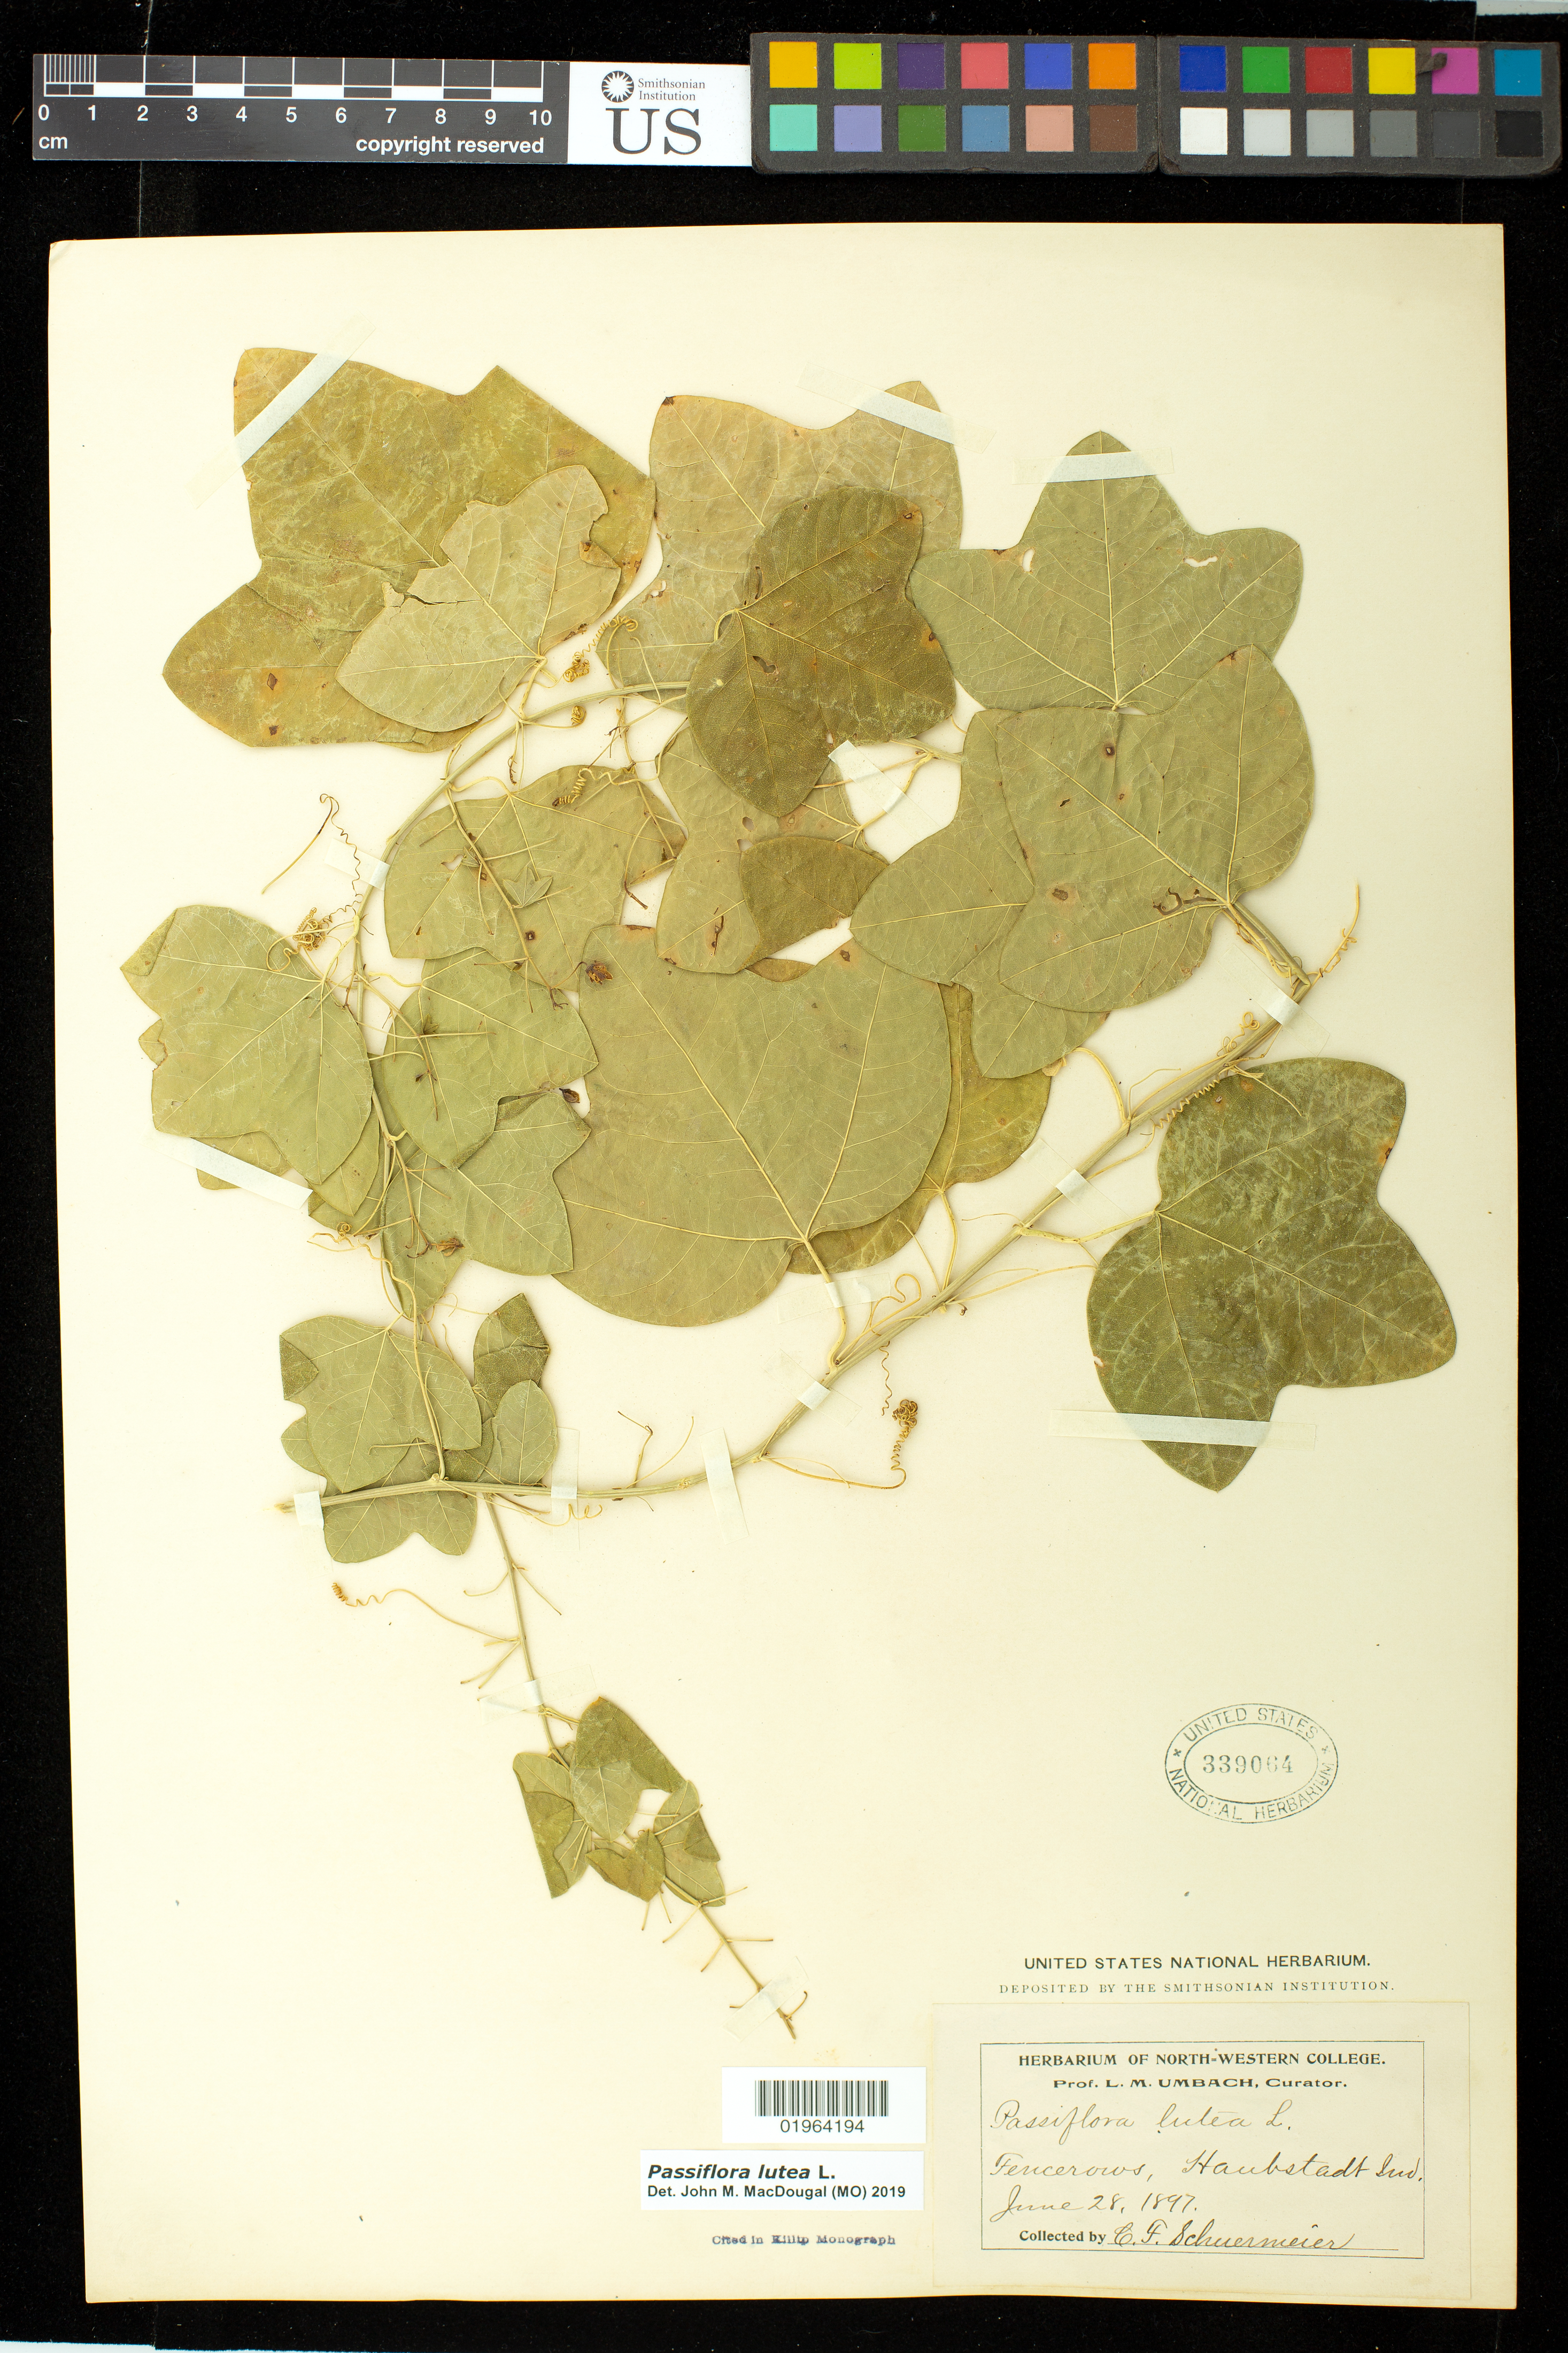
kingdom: Plantae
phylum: Tracheophyta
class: Magnoliopsida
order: Malpighiales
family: Passifloraceae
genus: Passiflora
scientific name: Passiflora lutea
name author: L.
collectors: C. Schuermeier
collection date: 1897-06-28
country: United States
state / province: Indiana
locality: Haubstadt.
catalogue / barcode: US 339064